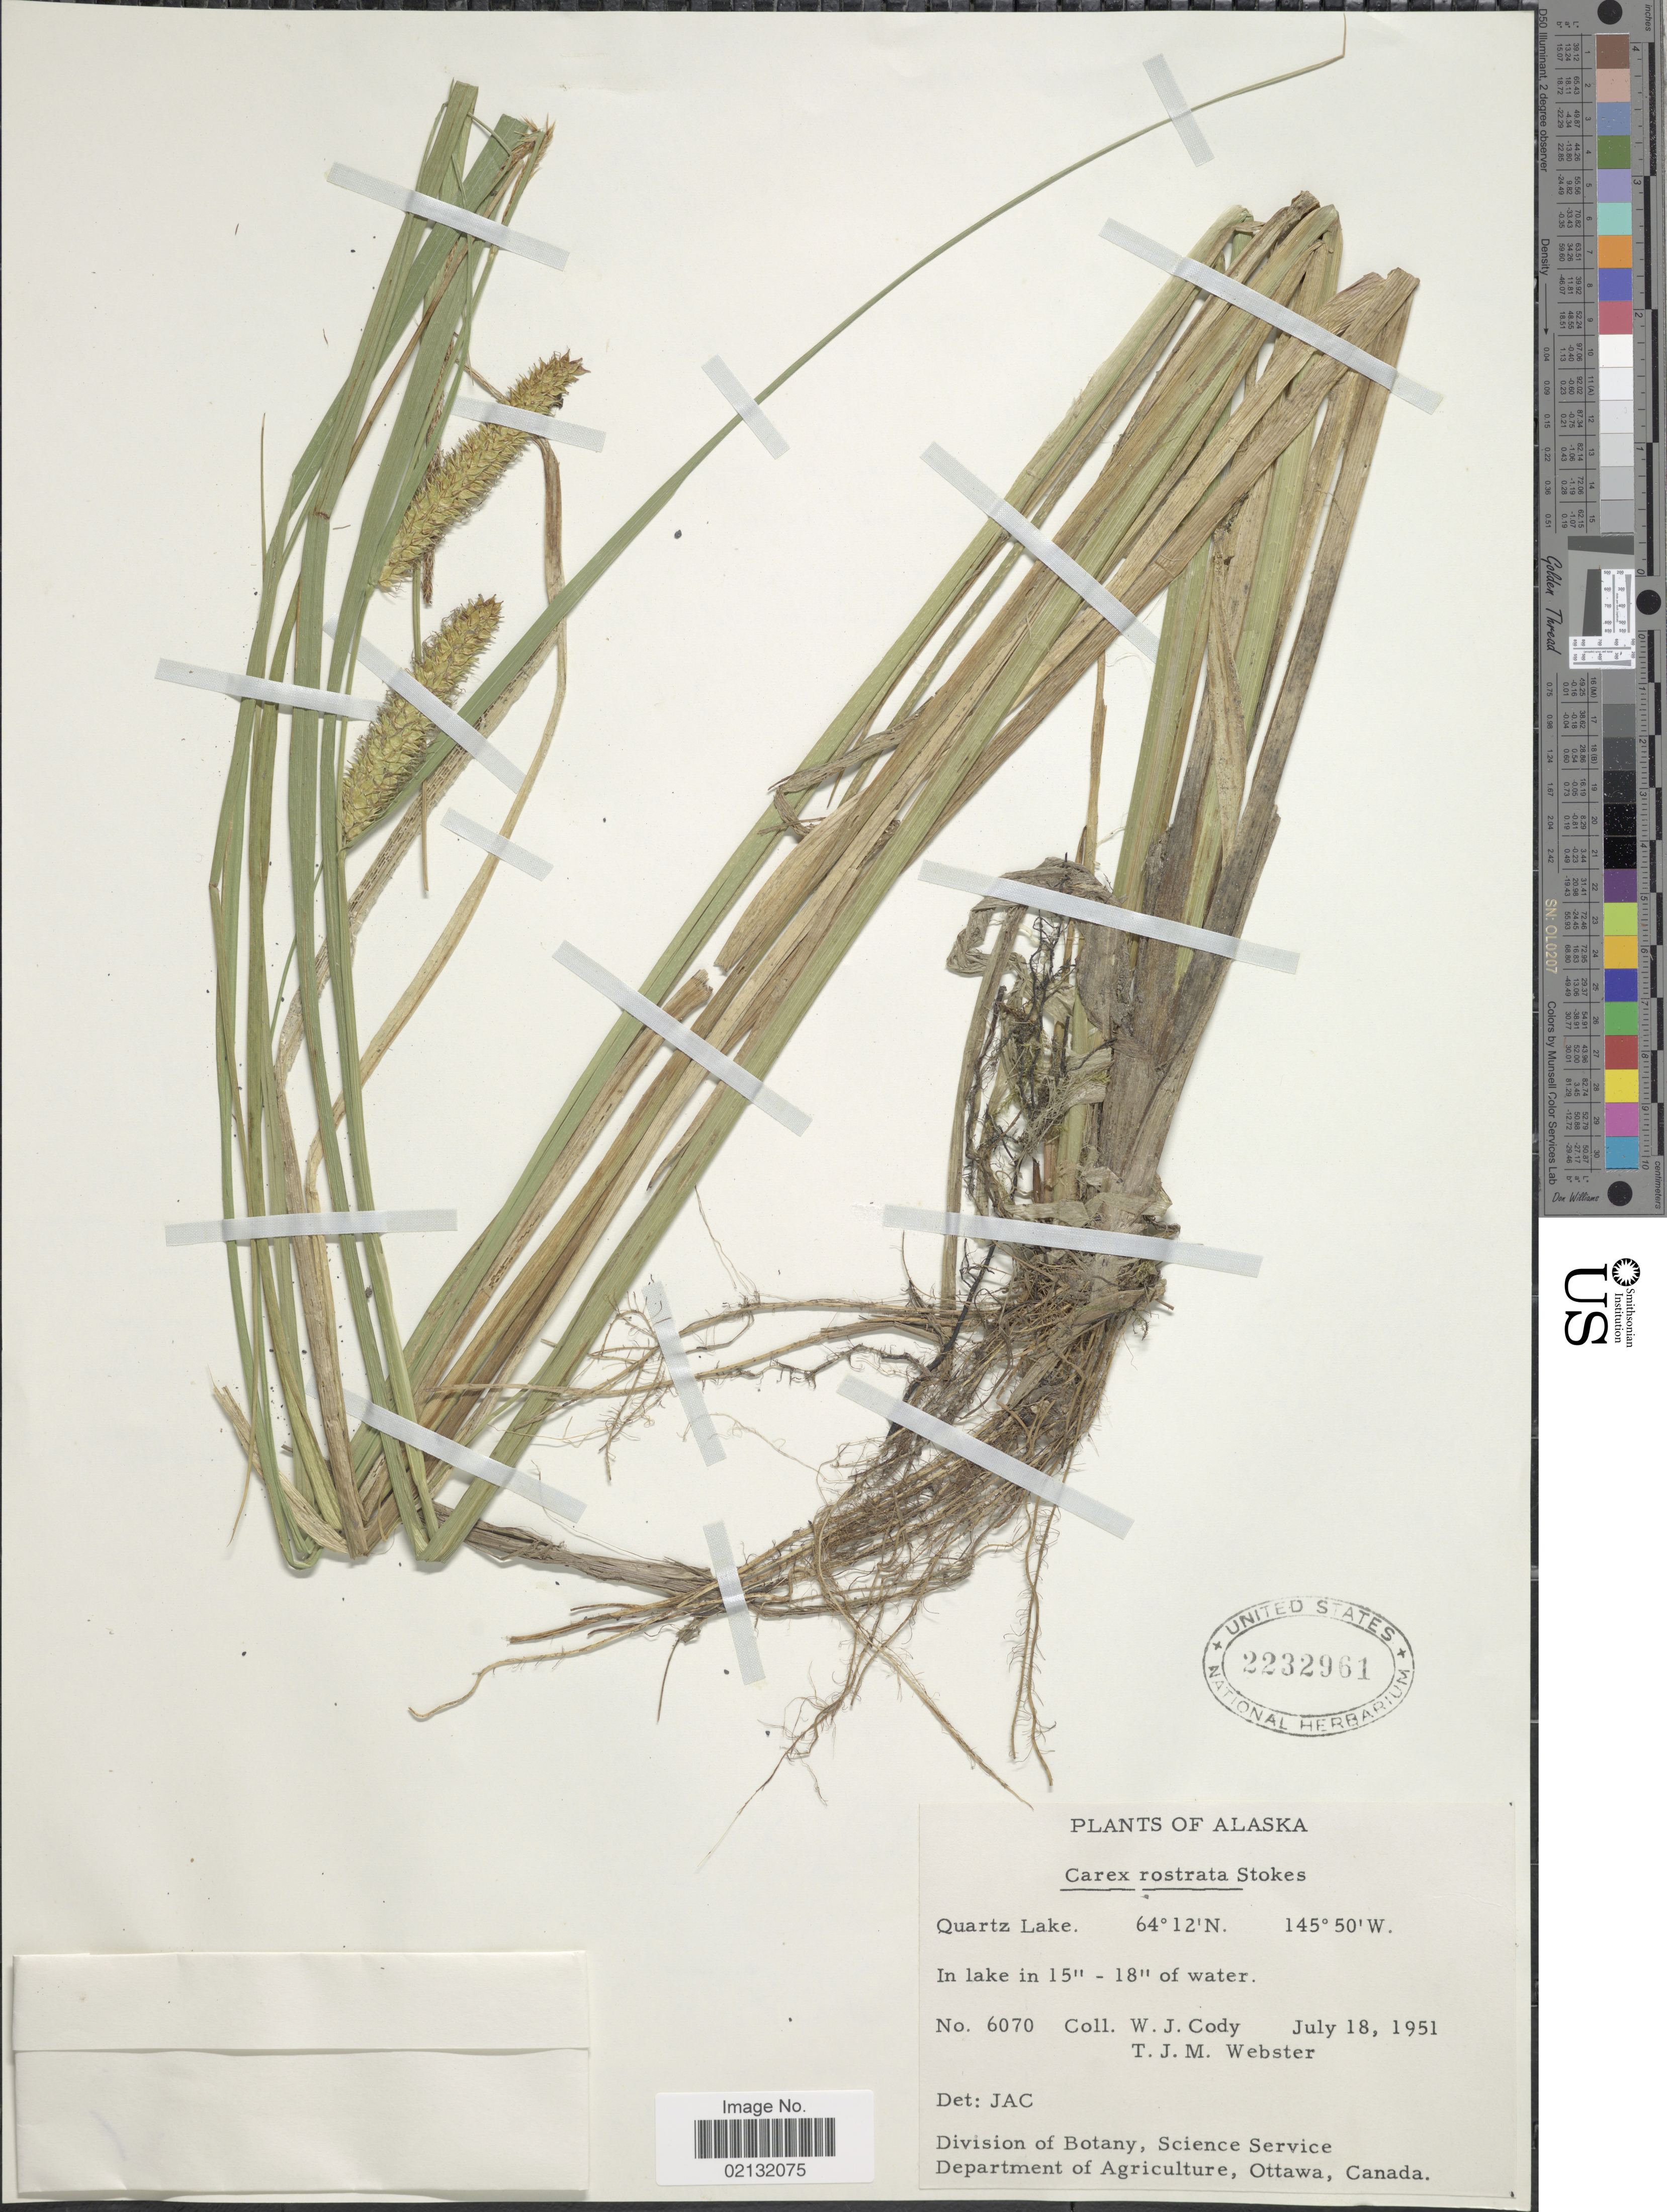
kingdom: Plantae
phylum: Tracheophyta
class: Liliopsida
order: Poales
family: Cyperaceae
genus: Carex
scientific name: Carex rostrata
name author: Stokes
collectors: W. Cody & T. J. Webster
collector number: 6070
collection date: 1951-07-18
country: United States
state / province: Alaska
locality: Quartz Lake, In lake in 15" - 18" of water.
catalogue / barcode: US 2232961